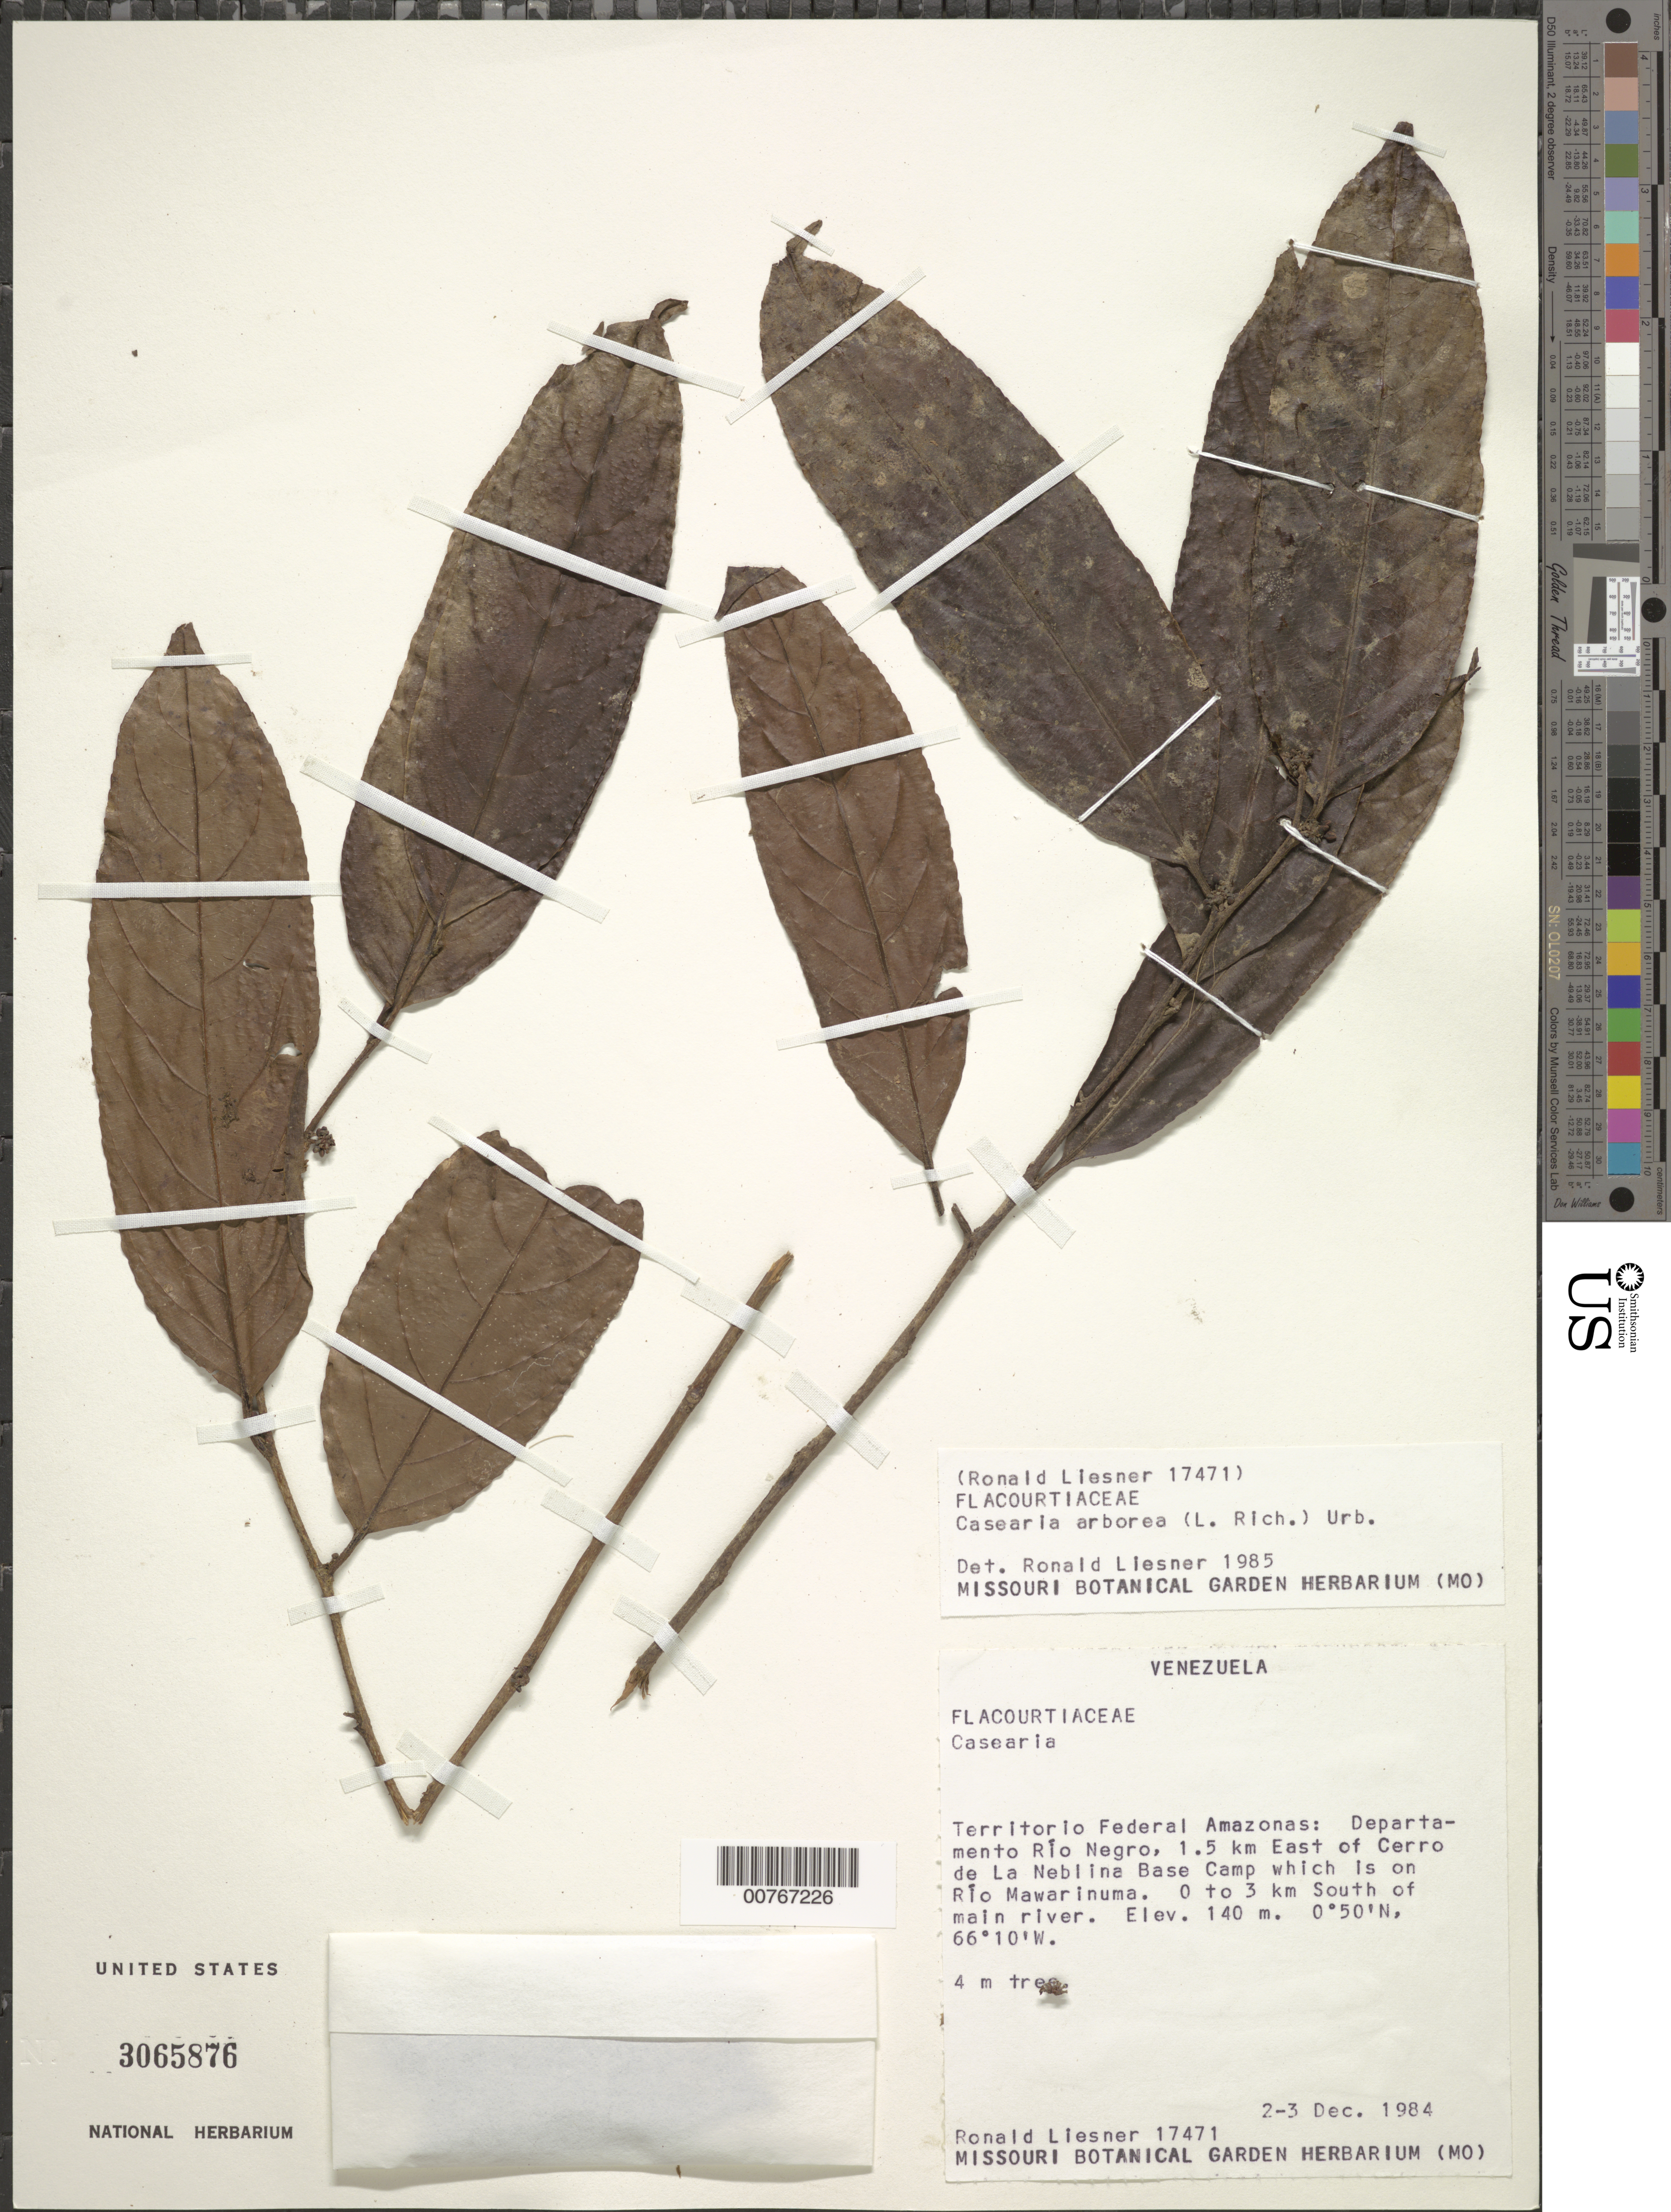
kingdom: Plantae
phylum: Tracheophyta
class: Magnoliopsida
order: Malpighiales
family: Salicaceae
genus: Casearia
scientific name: Casearia arborea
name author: (Rich.) Urb.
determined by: Liesner, R. L.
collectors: R. L. Liesner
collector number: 17471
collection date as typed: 2-Dec-84 to 3-Dec-84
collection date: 1984-12-02/1984-12-03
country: Venezuela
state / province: Amazonas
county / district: Río Negro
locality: Río Mawarinuma, 1.5 km E of Cerro de La Neblina Base Camp, 0-3 km S of main river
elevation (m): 140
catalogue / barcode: US 3065876